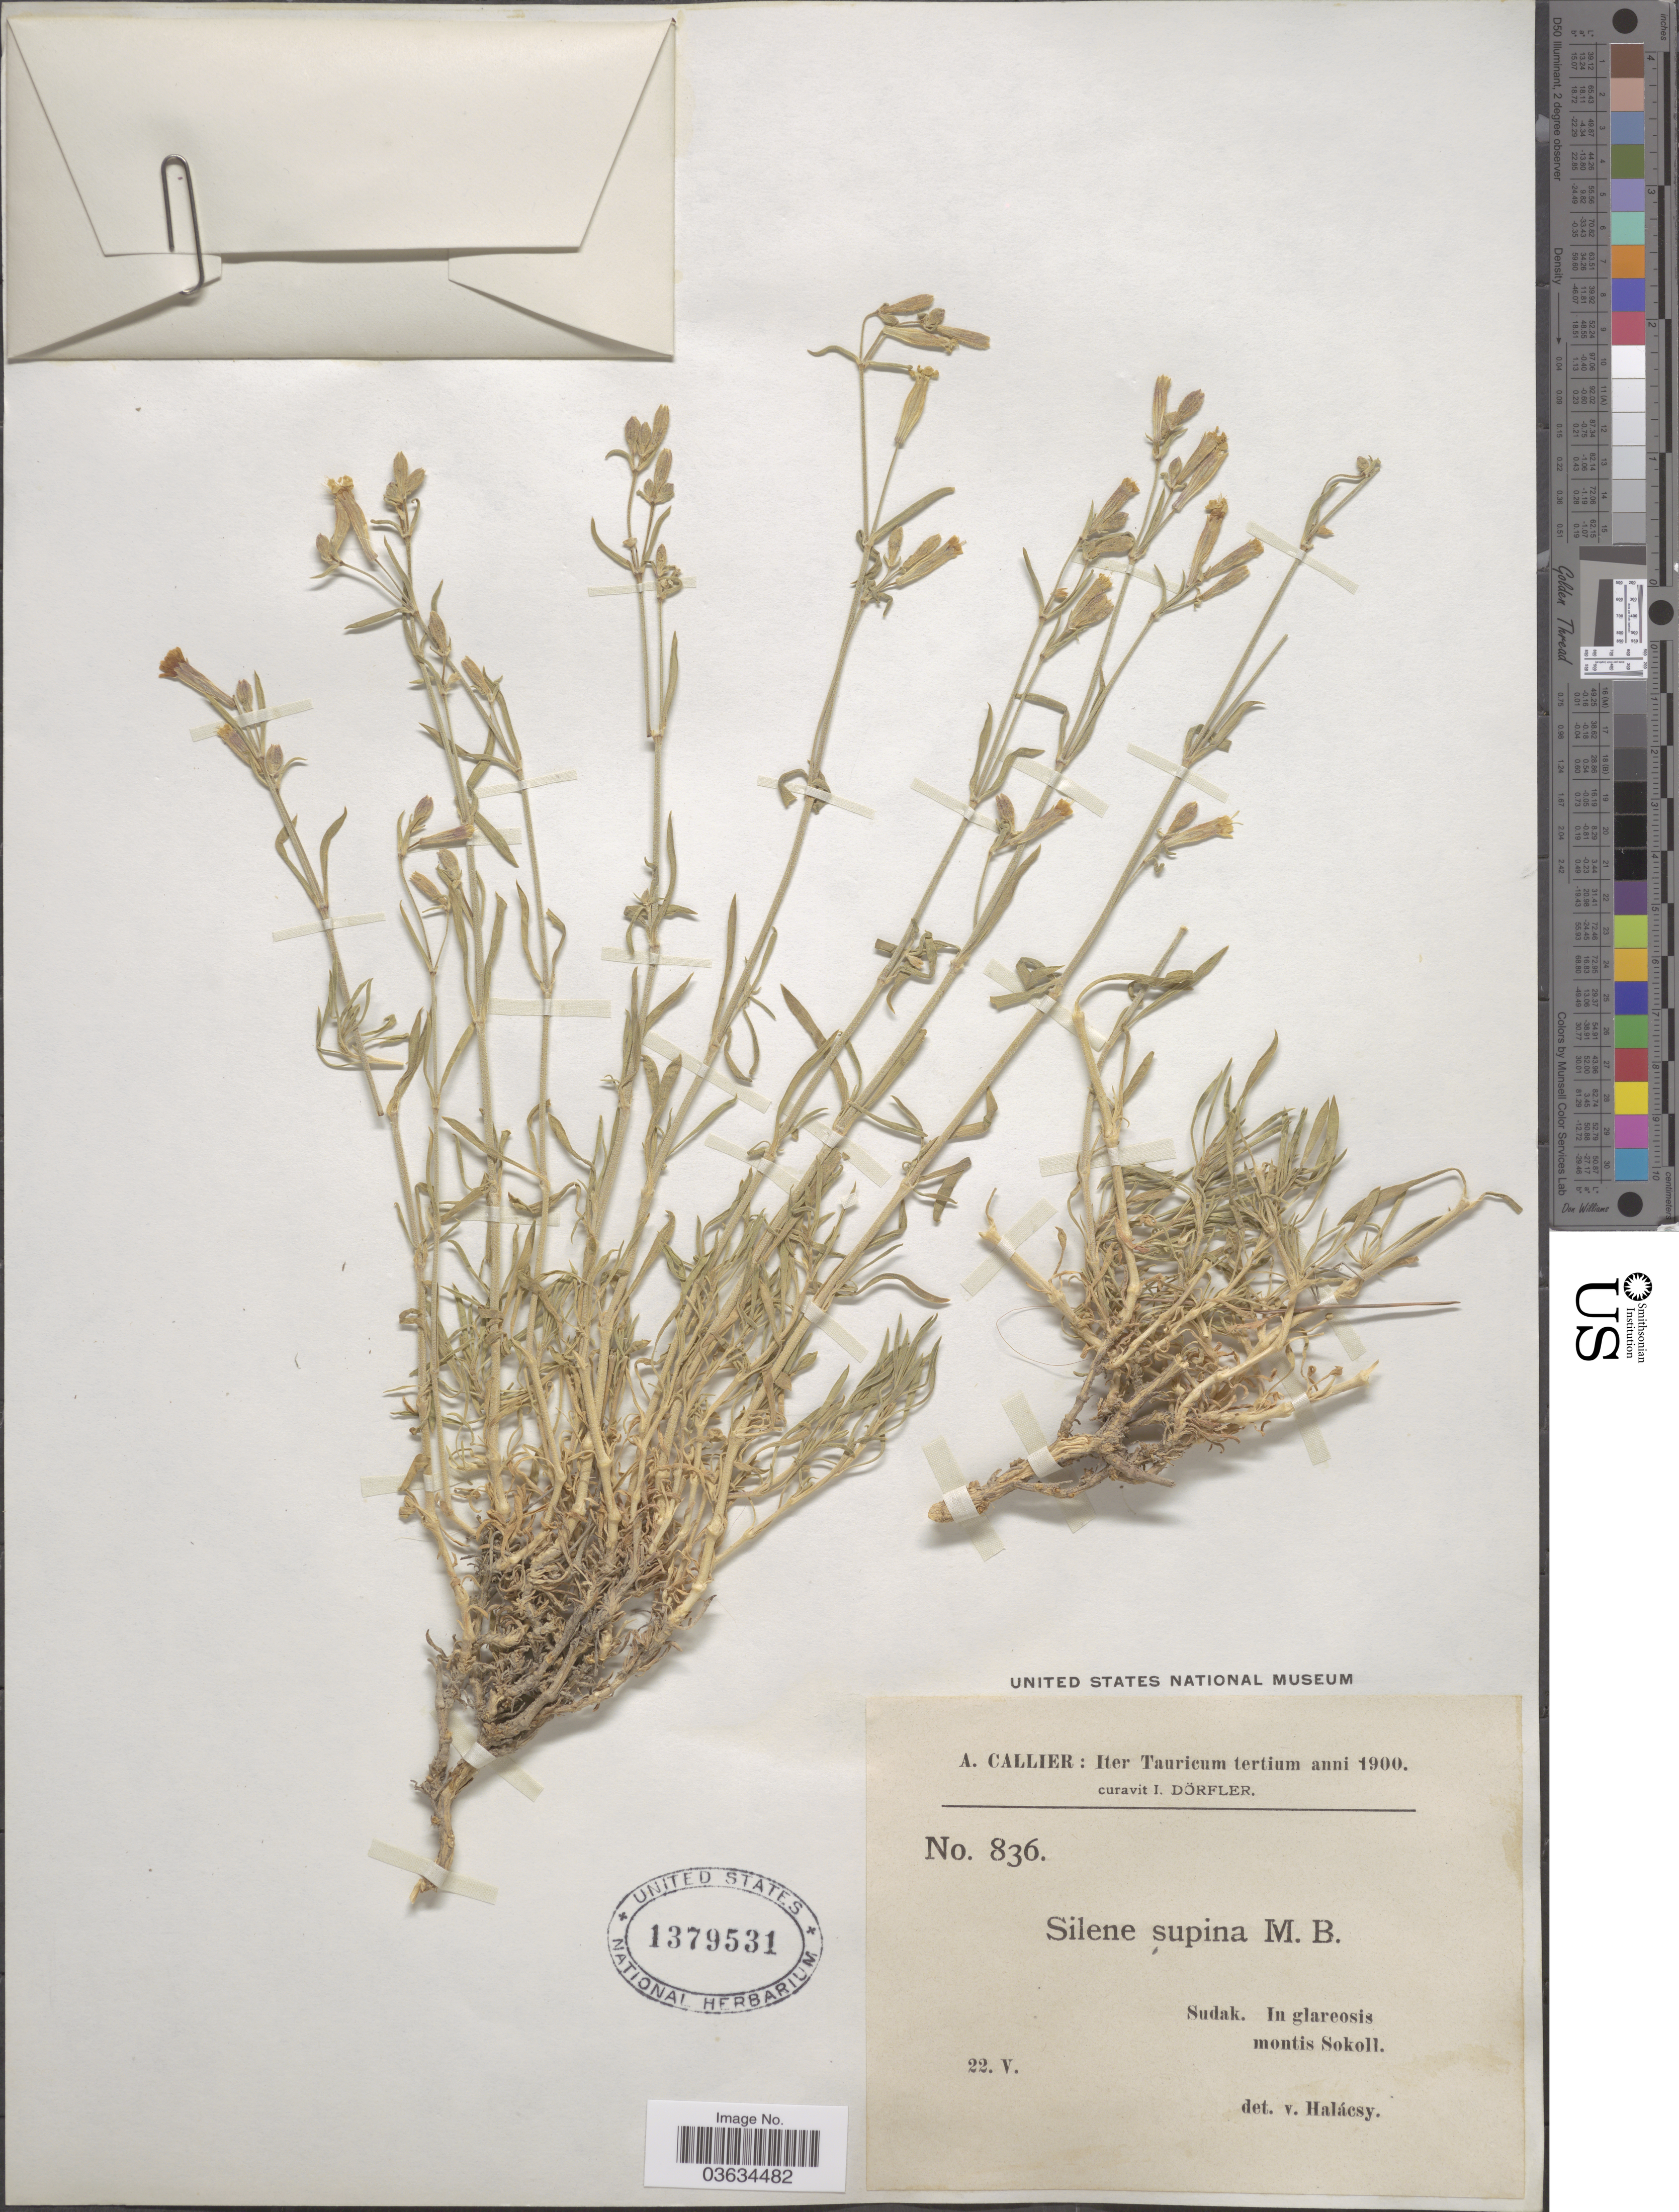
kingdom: Plantae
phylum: Tracheophyta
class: Magnoliopsida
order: Caryophyllales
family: Caryophyllaceae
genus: Silene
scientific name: Silene supina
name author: M. Bieb.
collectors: A. Callier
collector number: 836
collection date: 1900-05-22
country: Ukraine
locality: Iter Tauricum. Sudak. In glareosis montis Sokoll.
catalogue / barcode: US 1379531